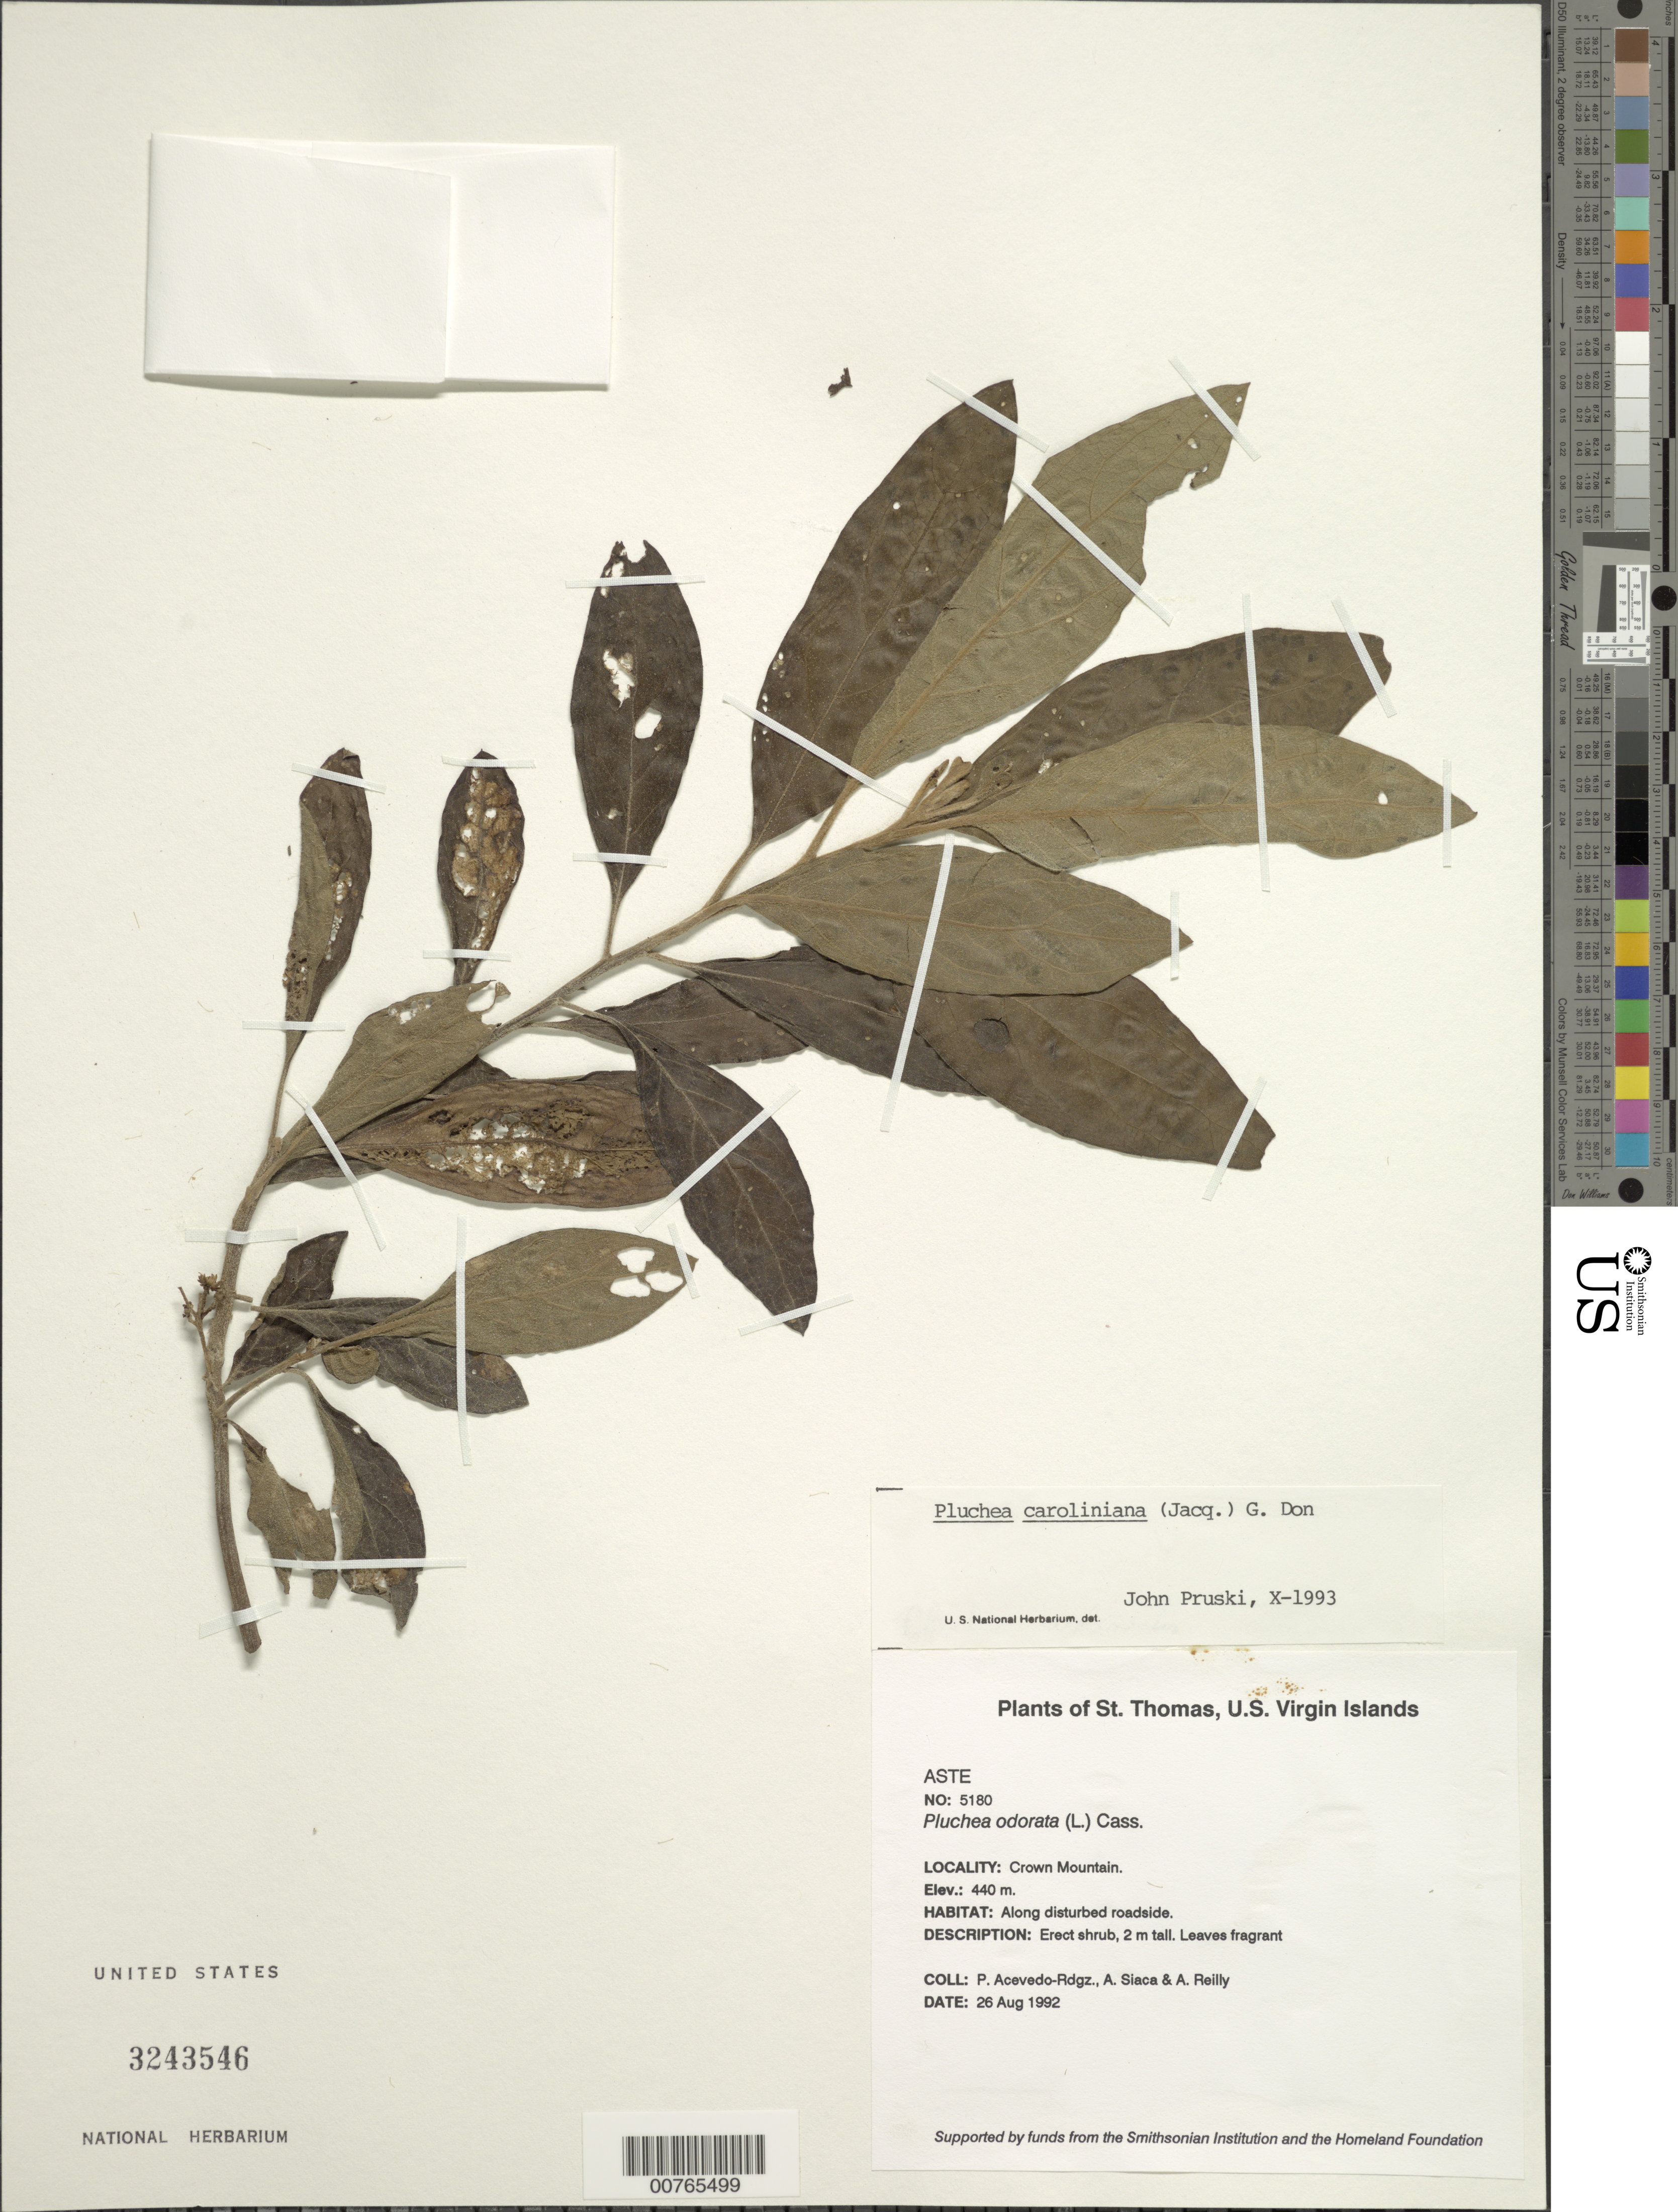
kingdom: Plantae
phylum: Tracheophyta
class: Magnoliopsida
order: Asterales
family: Asteraceae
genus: Pluchea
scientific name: Pluchea carolinensis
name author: (Jacq.) D. Don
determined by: Pruski, J. F.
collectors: P. Acevedo-Rodr., A. Siaca & A. Reilly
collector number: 5180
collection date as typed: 26 Aug 1992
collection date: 1992-08-26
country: U.S. Virgin Islands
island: St. Thomas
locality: Crown Mountain.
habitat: Along disturbed roadside.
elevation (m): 440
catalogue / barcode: US 3243546